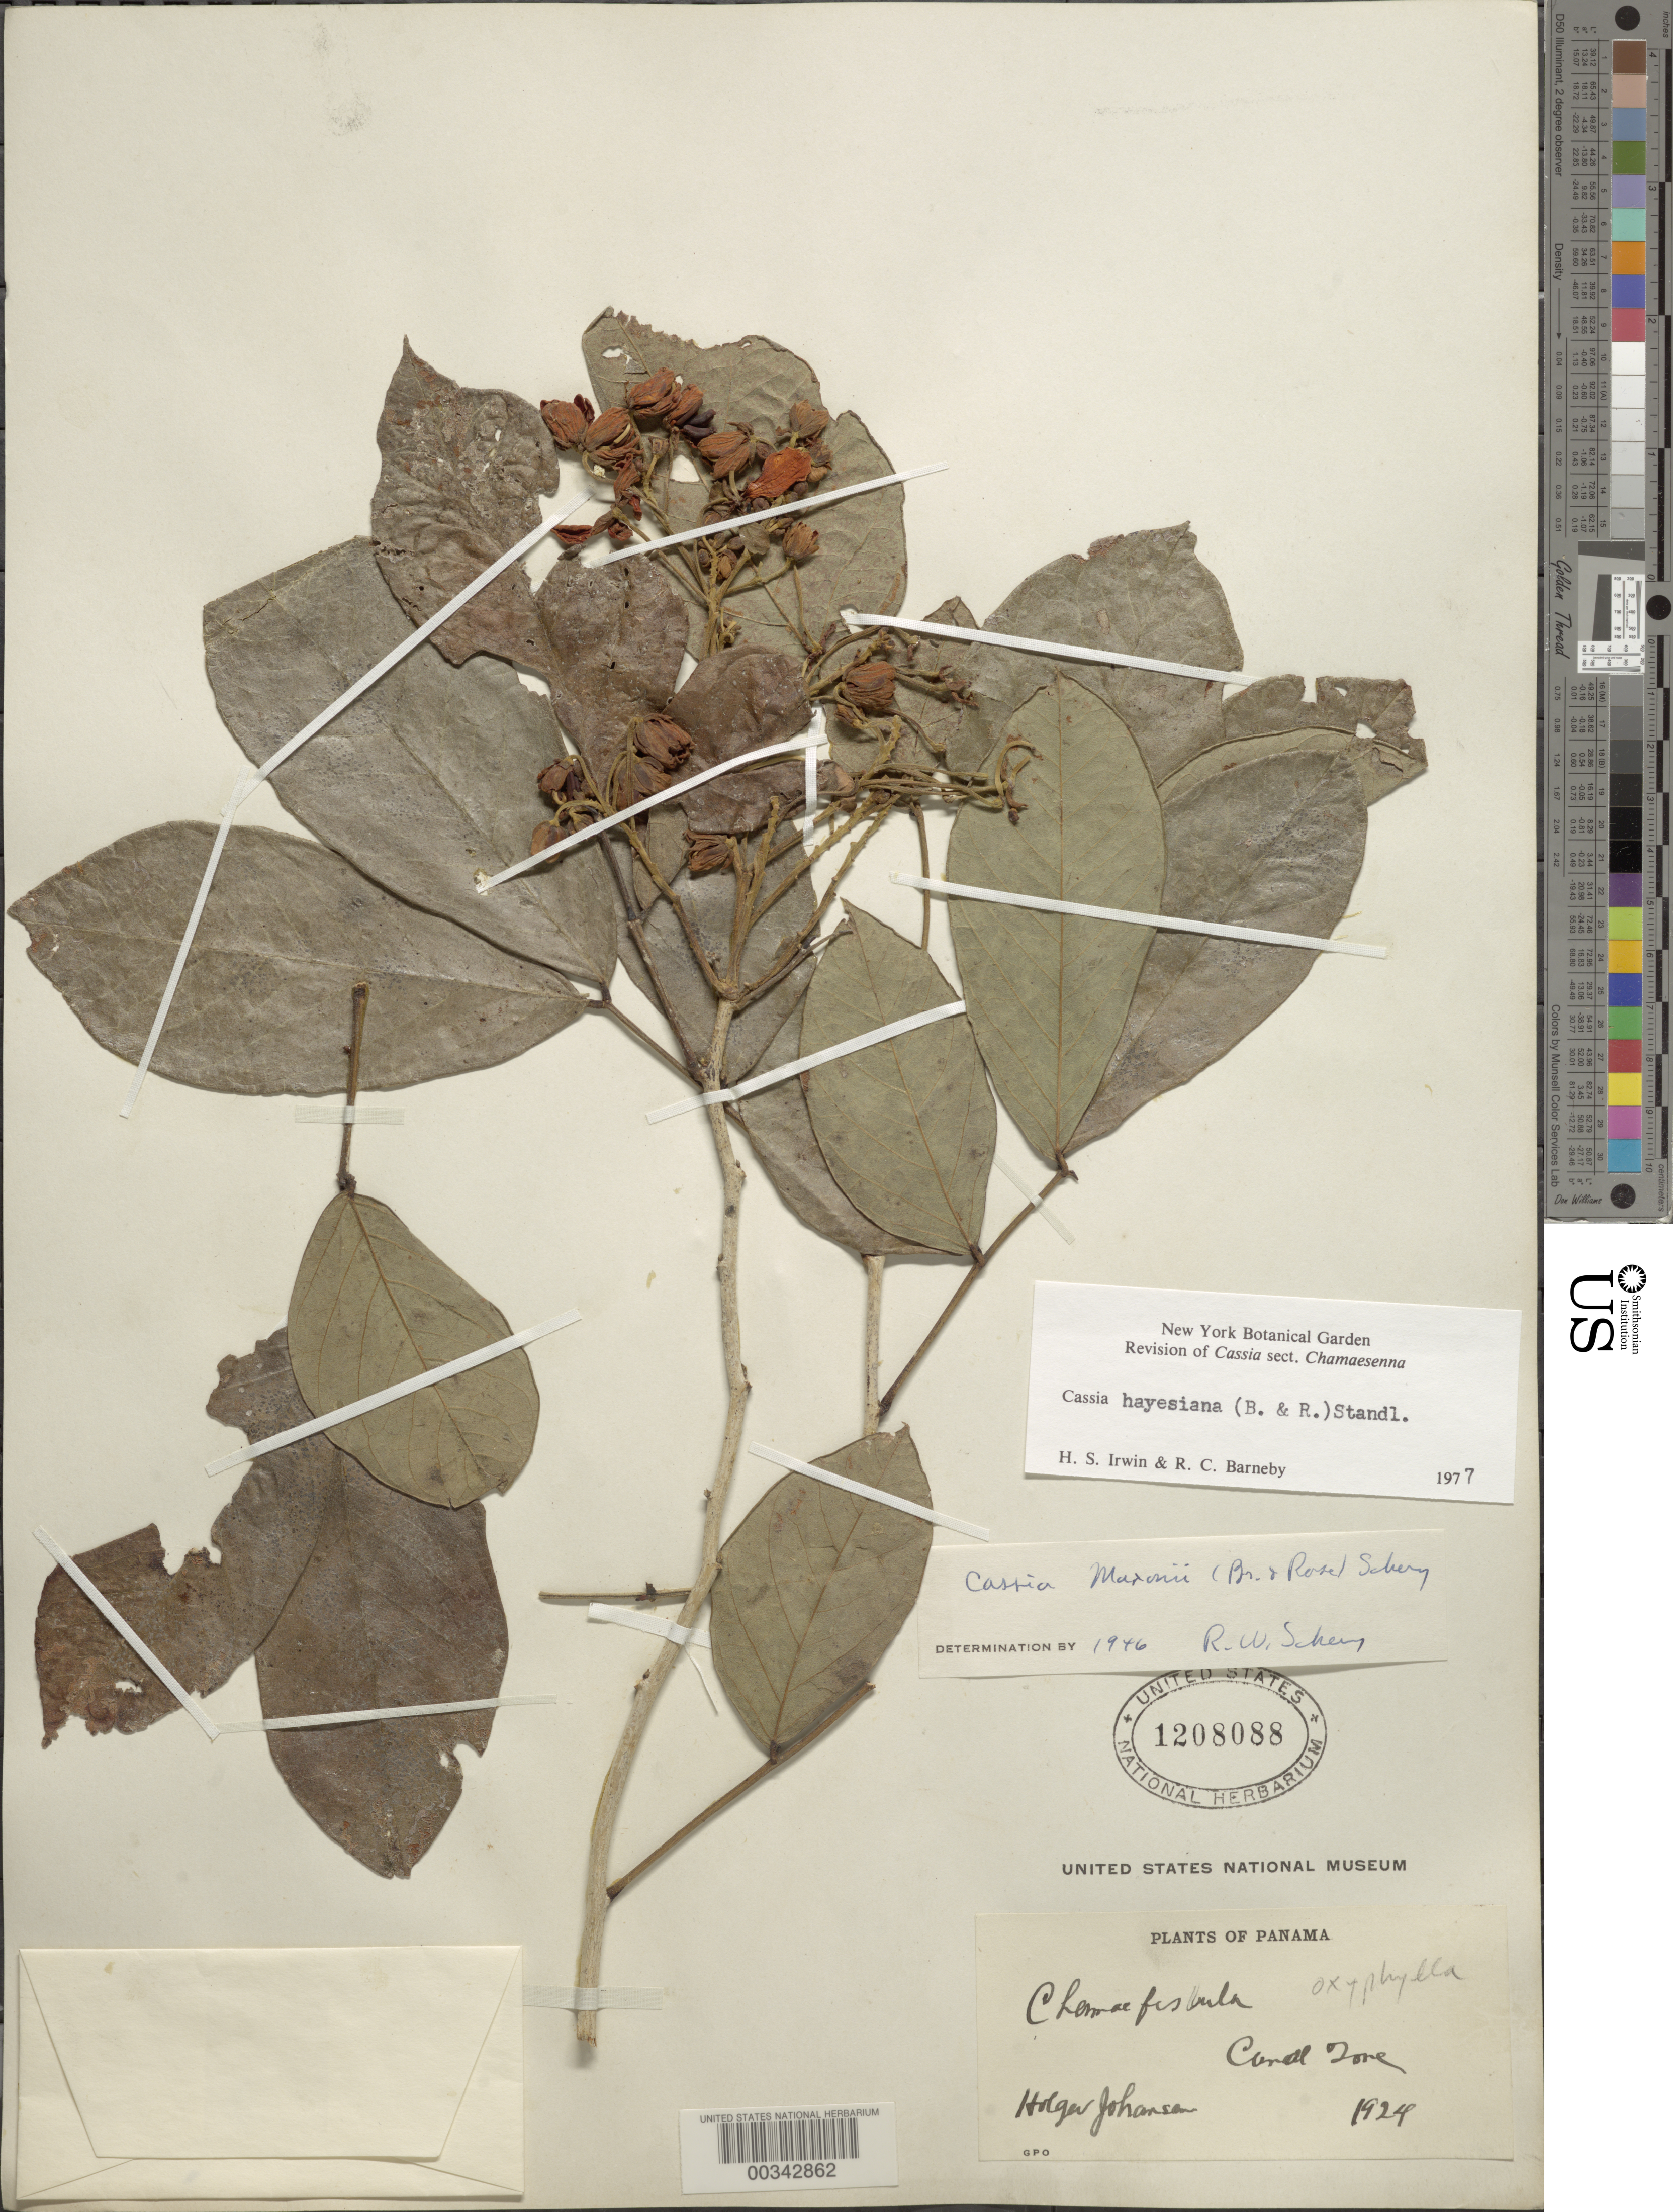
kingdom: Plantae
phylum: Tracheophyta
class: Magnoliopsida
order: Fabales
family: Fabaceae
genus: Senna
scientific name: Senna hayesiana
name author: (Britton & Rose) H.S. Irwin & Barneby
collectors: H. Johansen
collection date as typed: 1924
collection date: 1924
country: Panama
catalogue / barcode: US 1208088